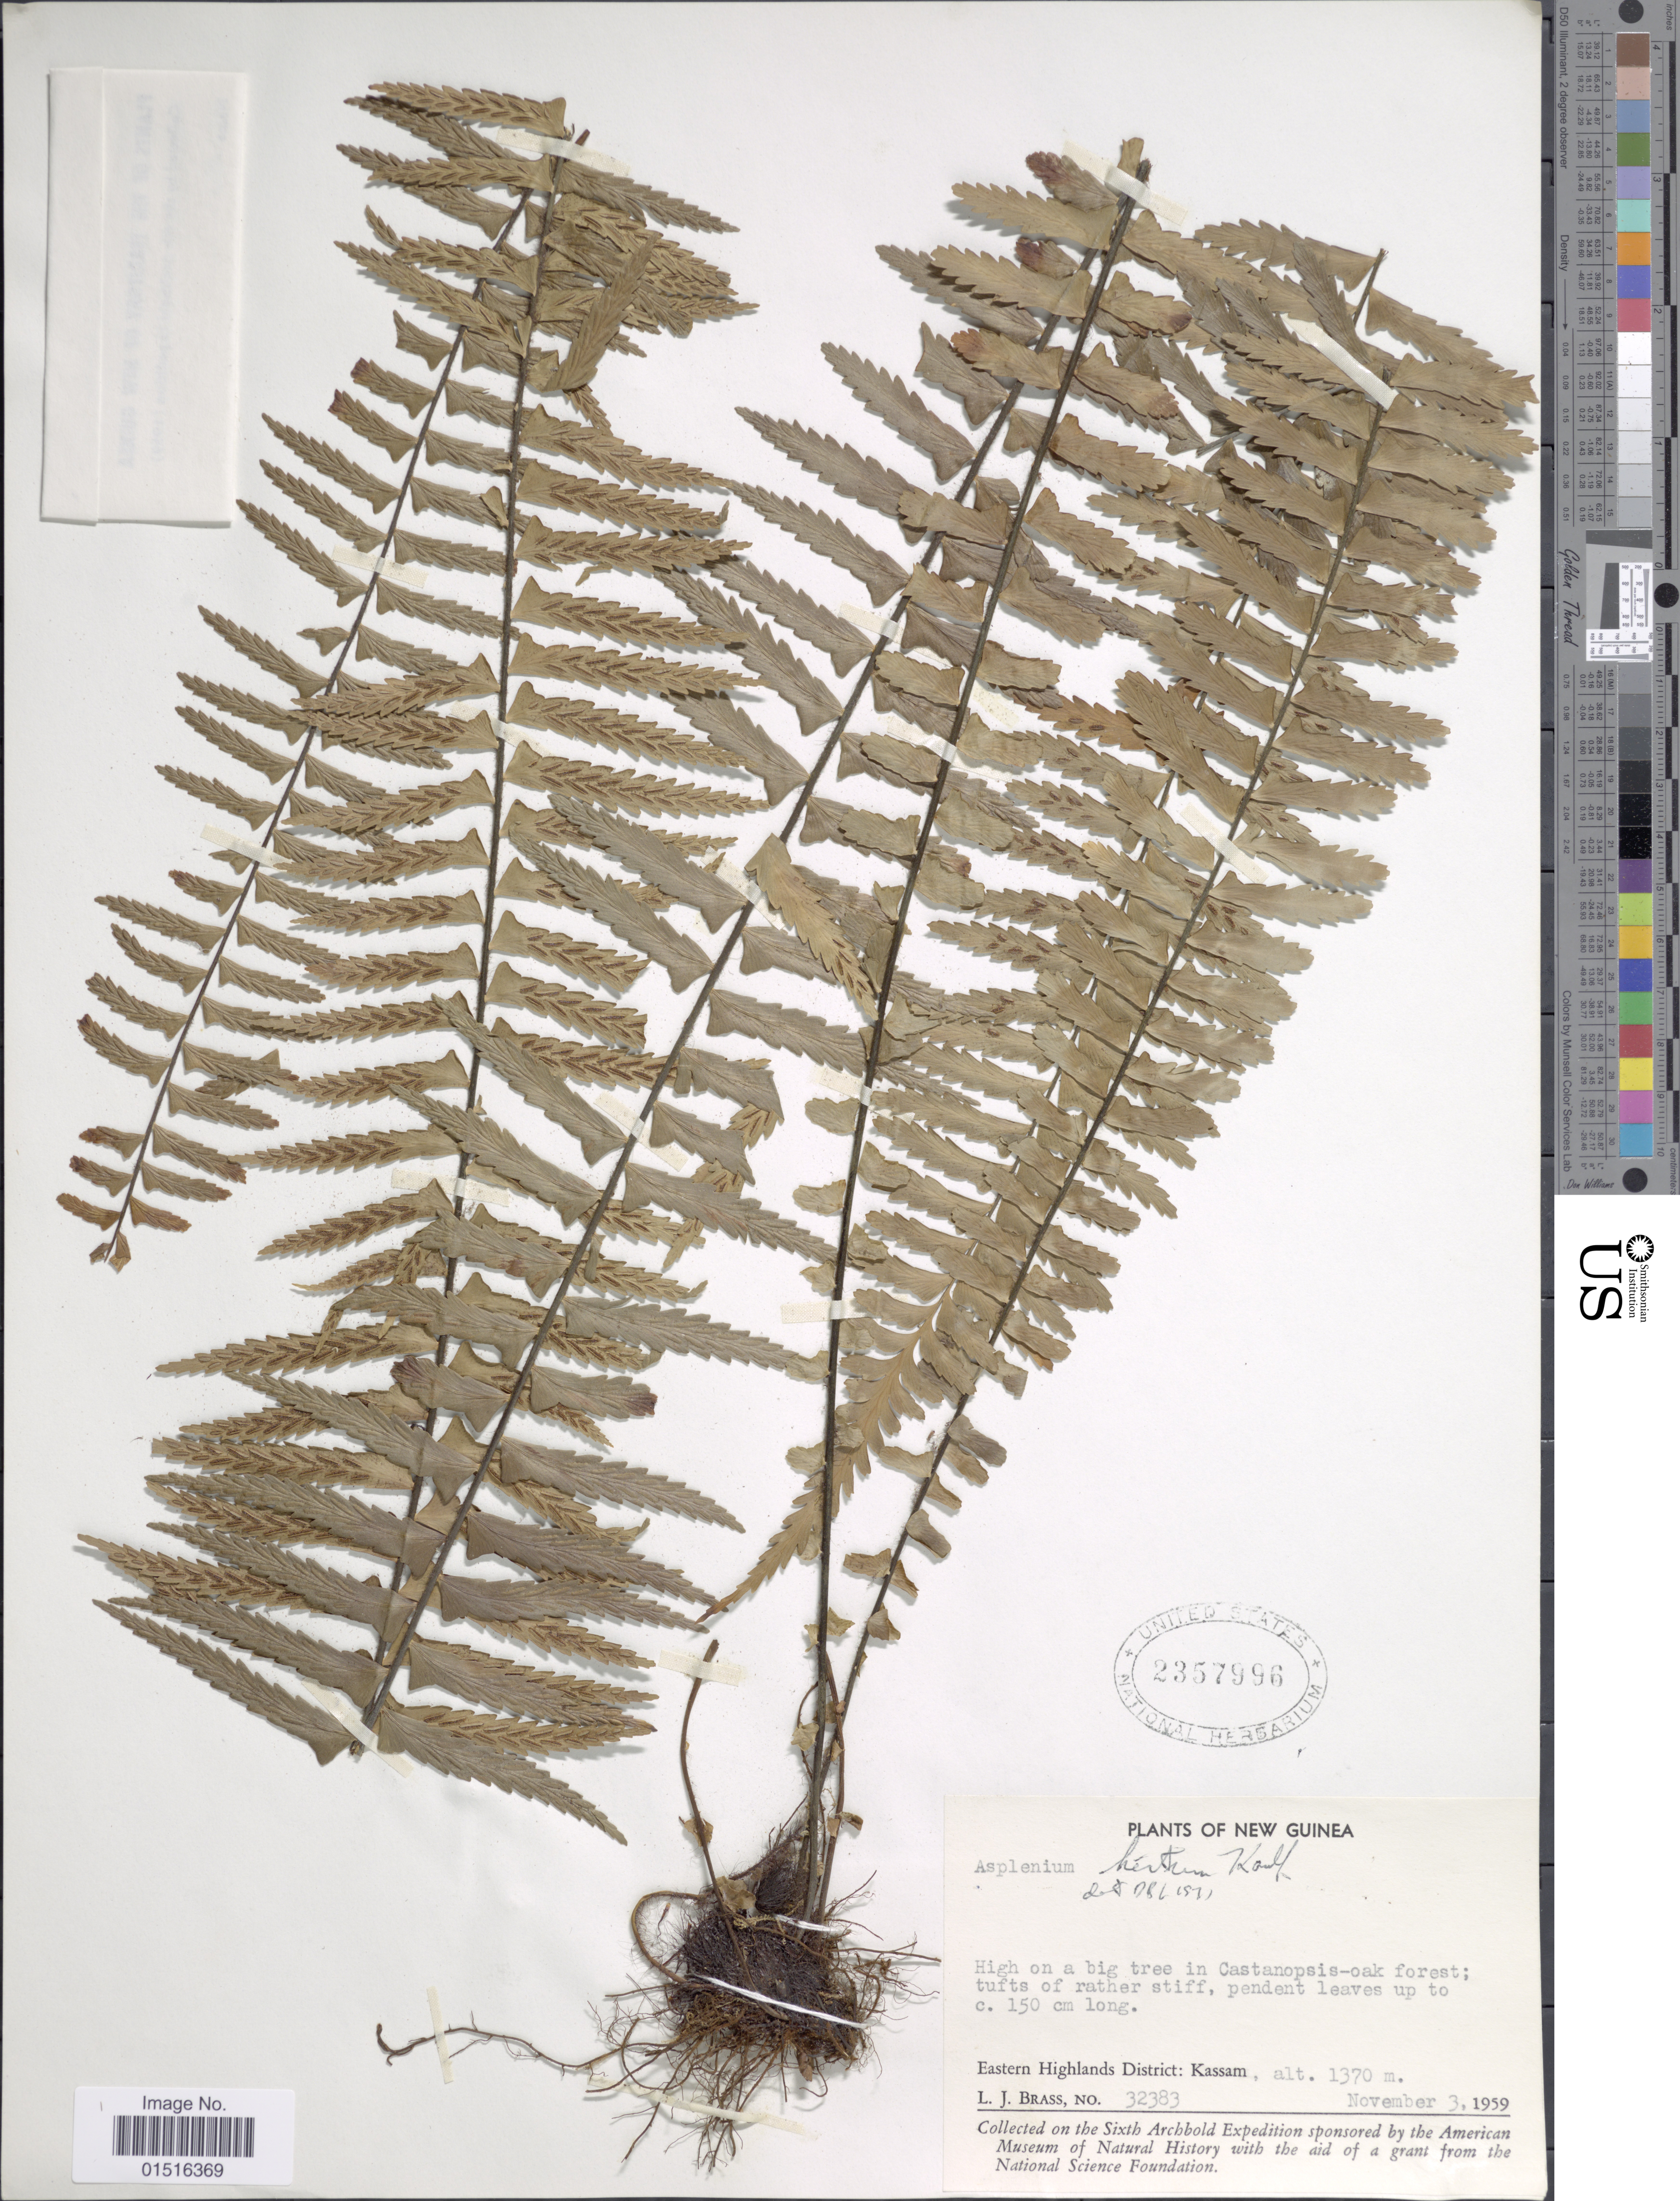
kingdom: Plantae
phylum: Tracheophyta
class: Polypodiopsida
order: Polypodiales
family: Aspleniaceae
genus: Asplenium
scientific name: Asplenium hirtum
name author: Kaulf.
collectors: L. J. Brass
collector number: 32383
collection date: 1959-11-03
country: Papua New Guinea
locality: New Guinea, Eastern Highlands District; Kassam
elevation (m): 1370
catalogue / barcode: US 2357996